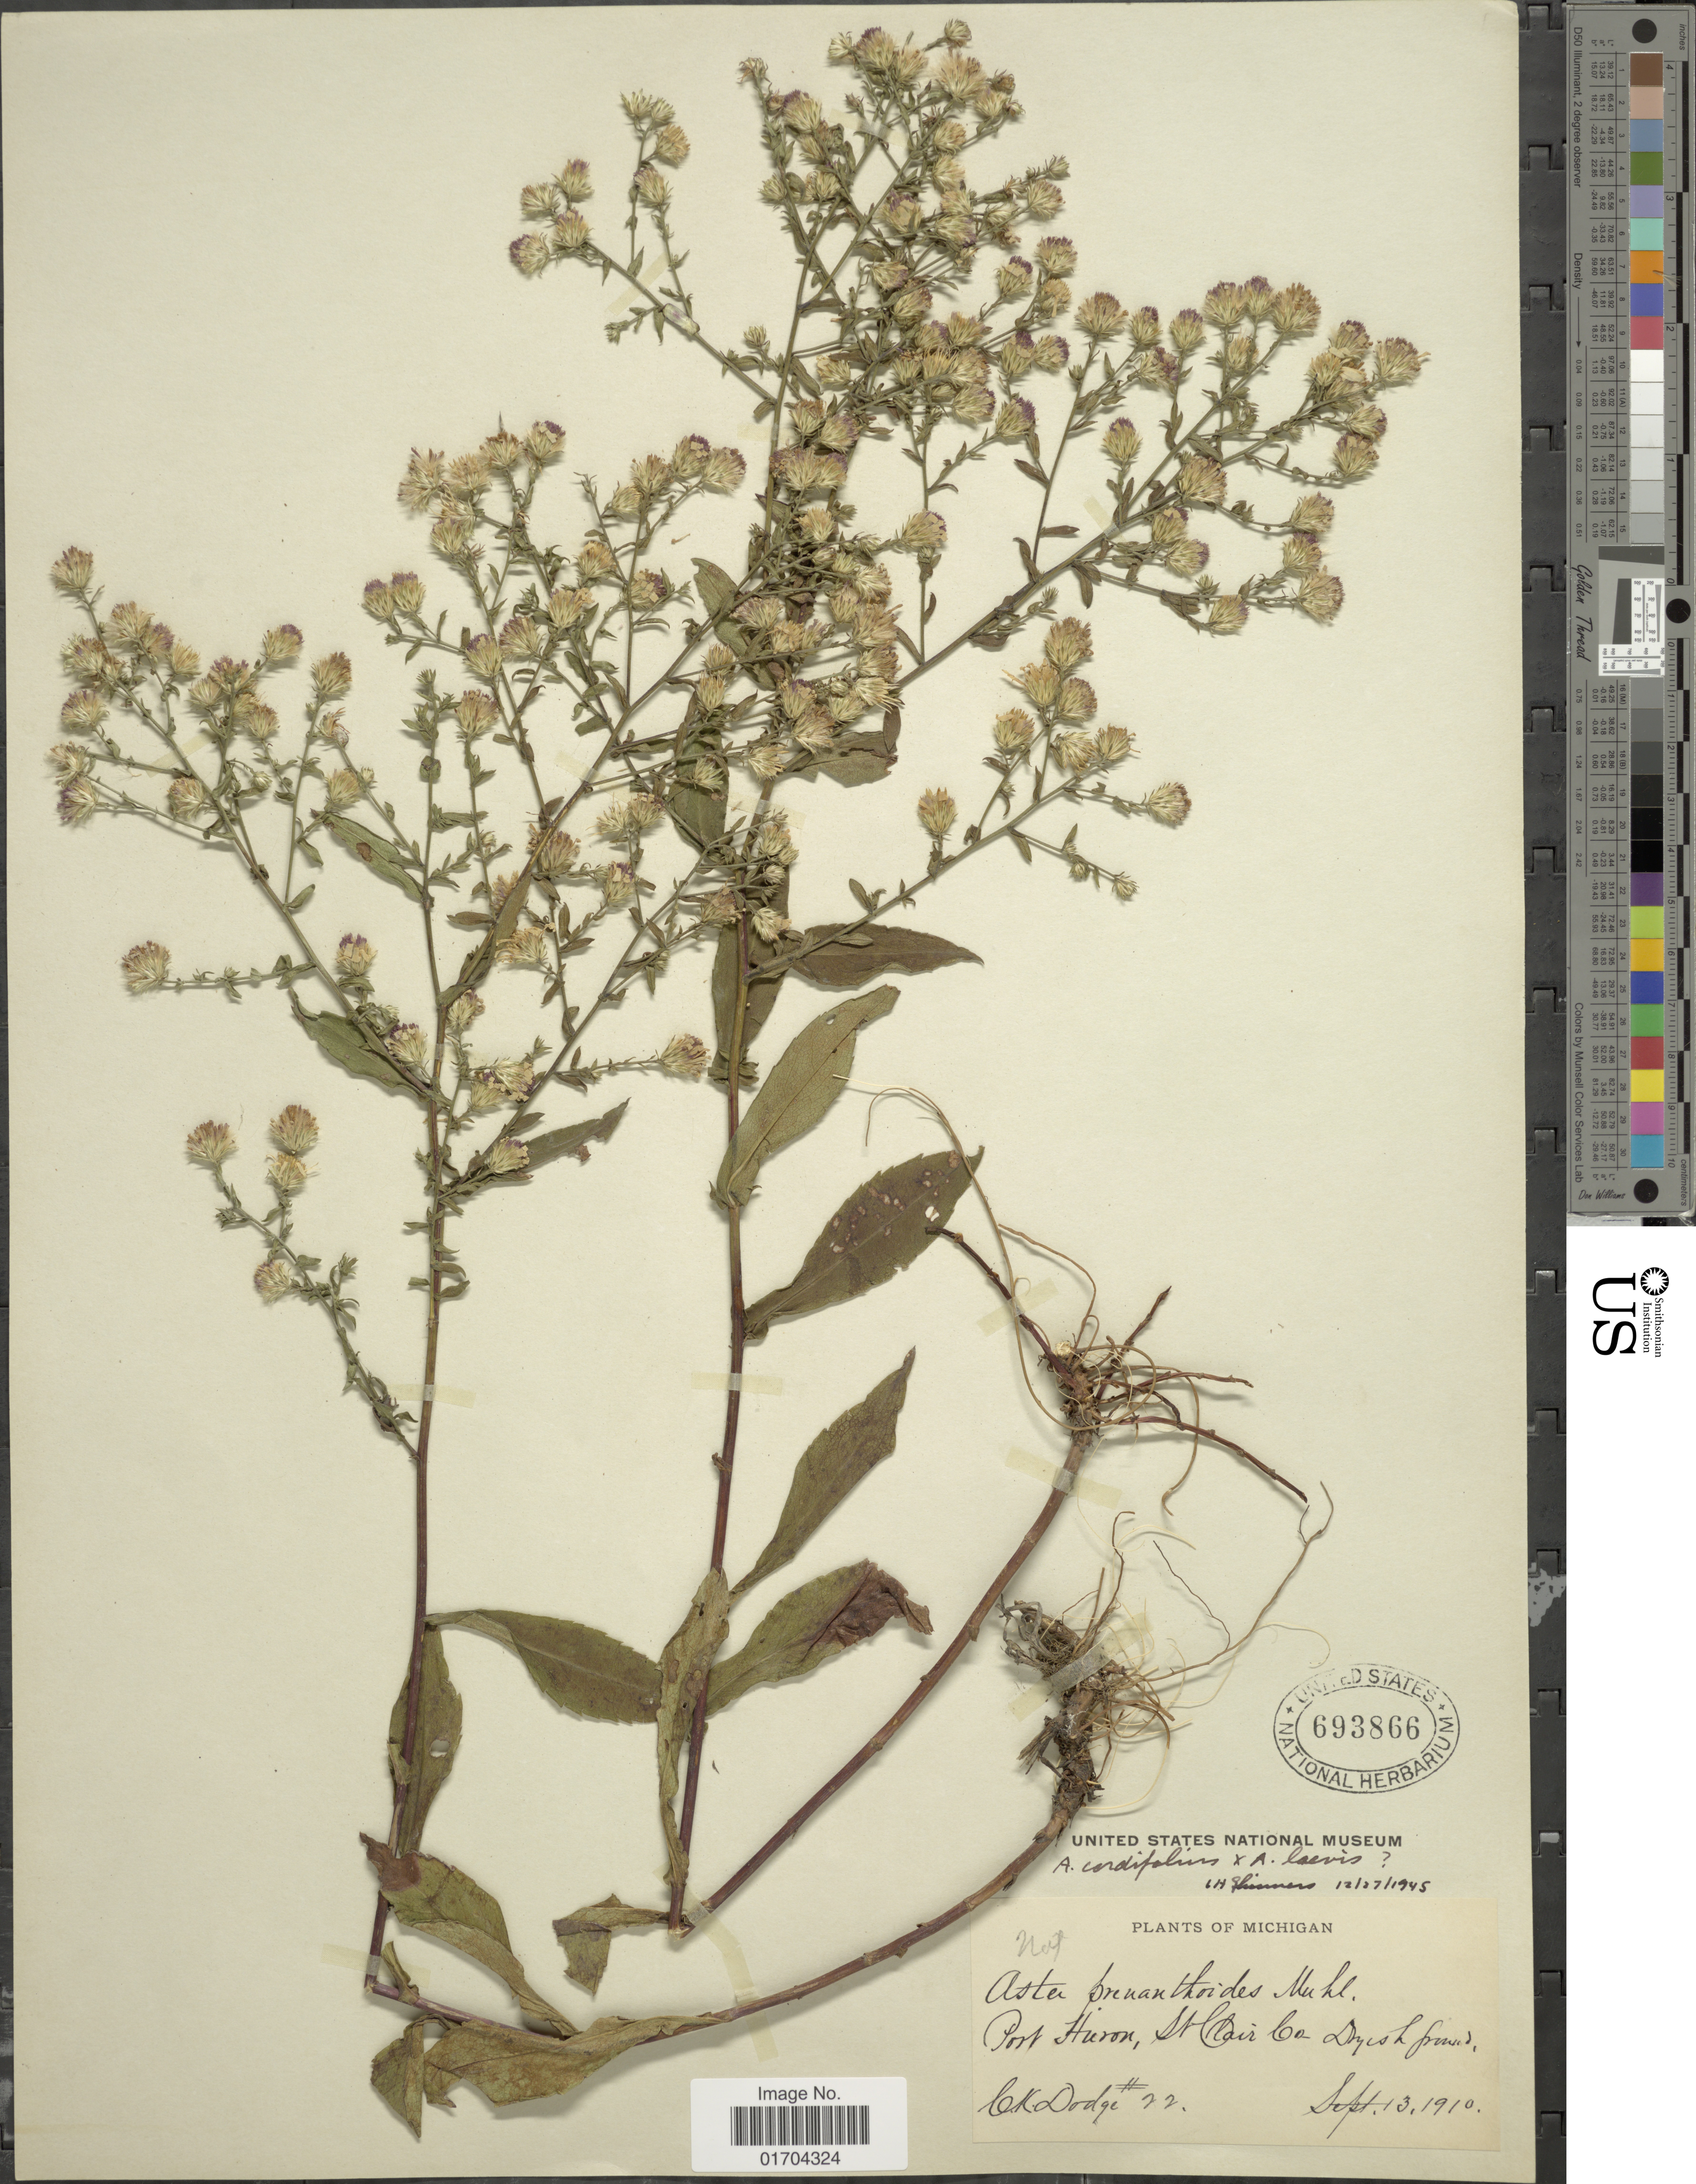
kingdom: Plantae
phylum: Tracheophyta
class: Magnoliopsida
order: Asterales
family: Asteraceae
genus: Symphyotrichum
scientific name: Symphyotrichum sp.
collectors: C. Dodge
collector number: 22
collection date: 1910-09-13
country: United States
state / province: Michigan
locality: Port Huzon, St Clair Co.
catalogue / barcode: US 693866